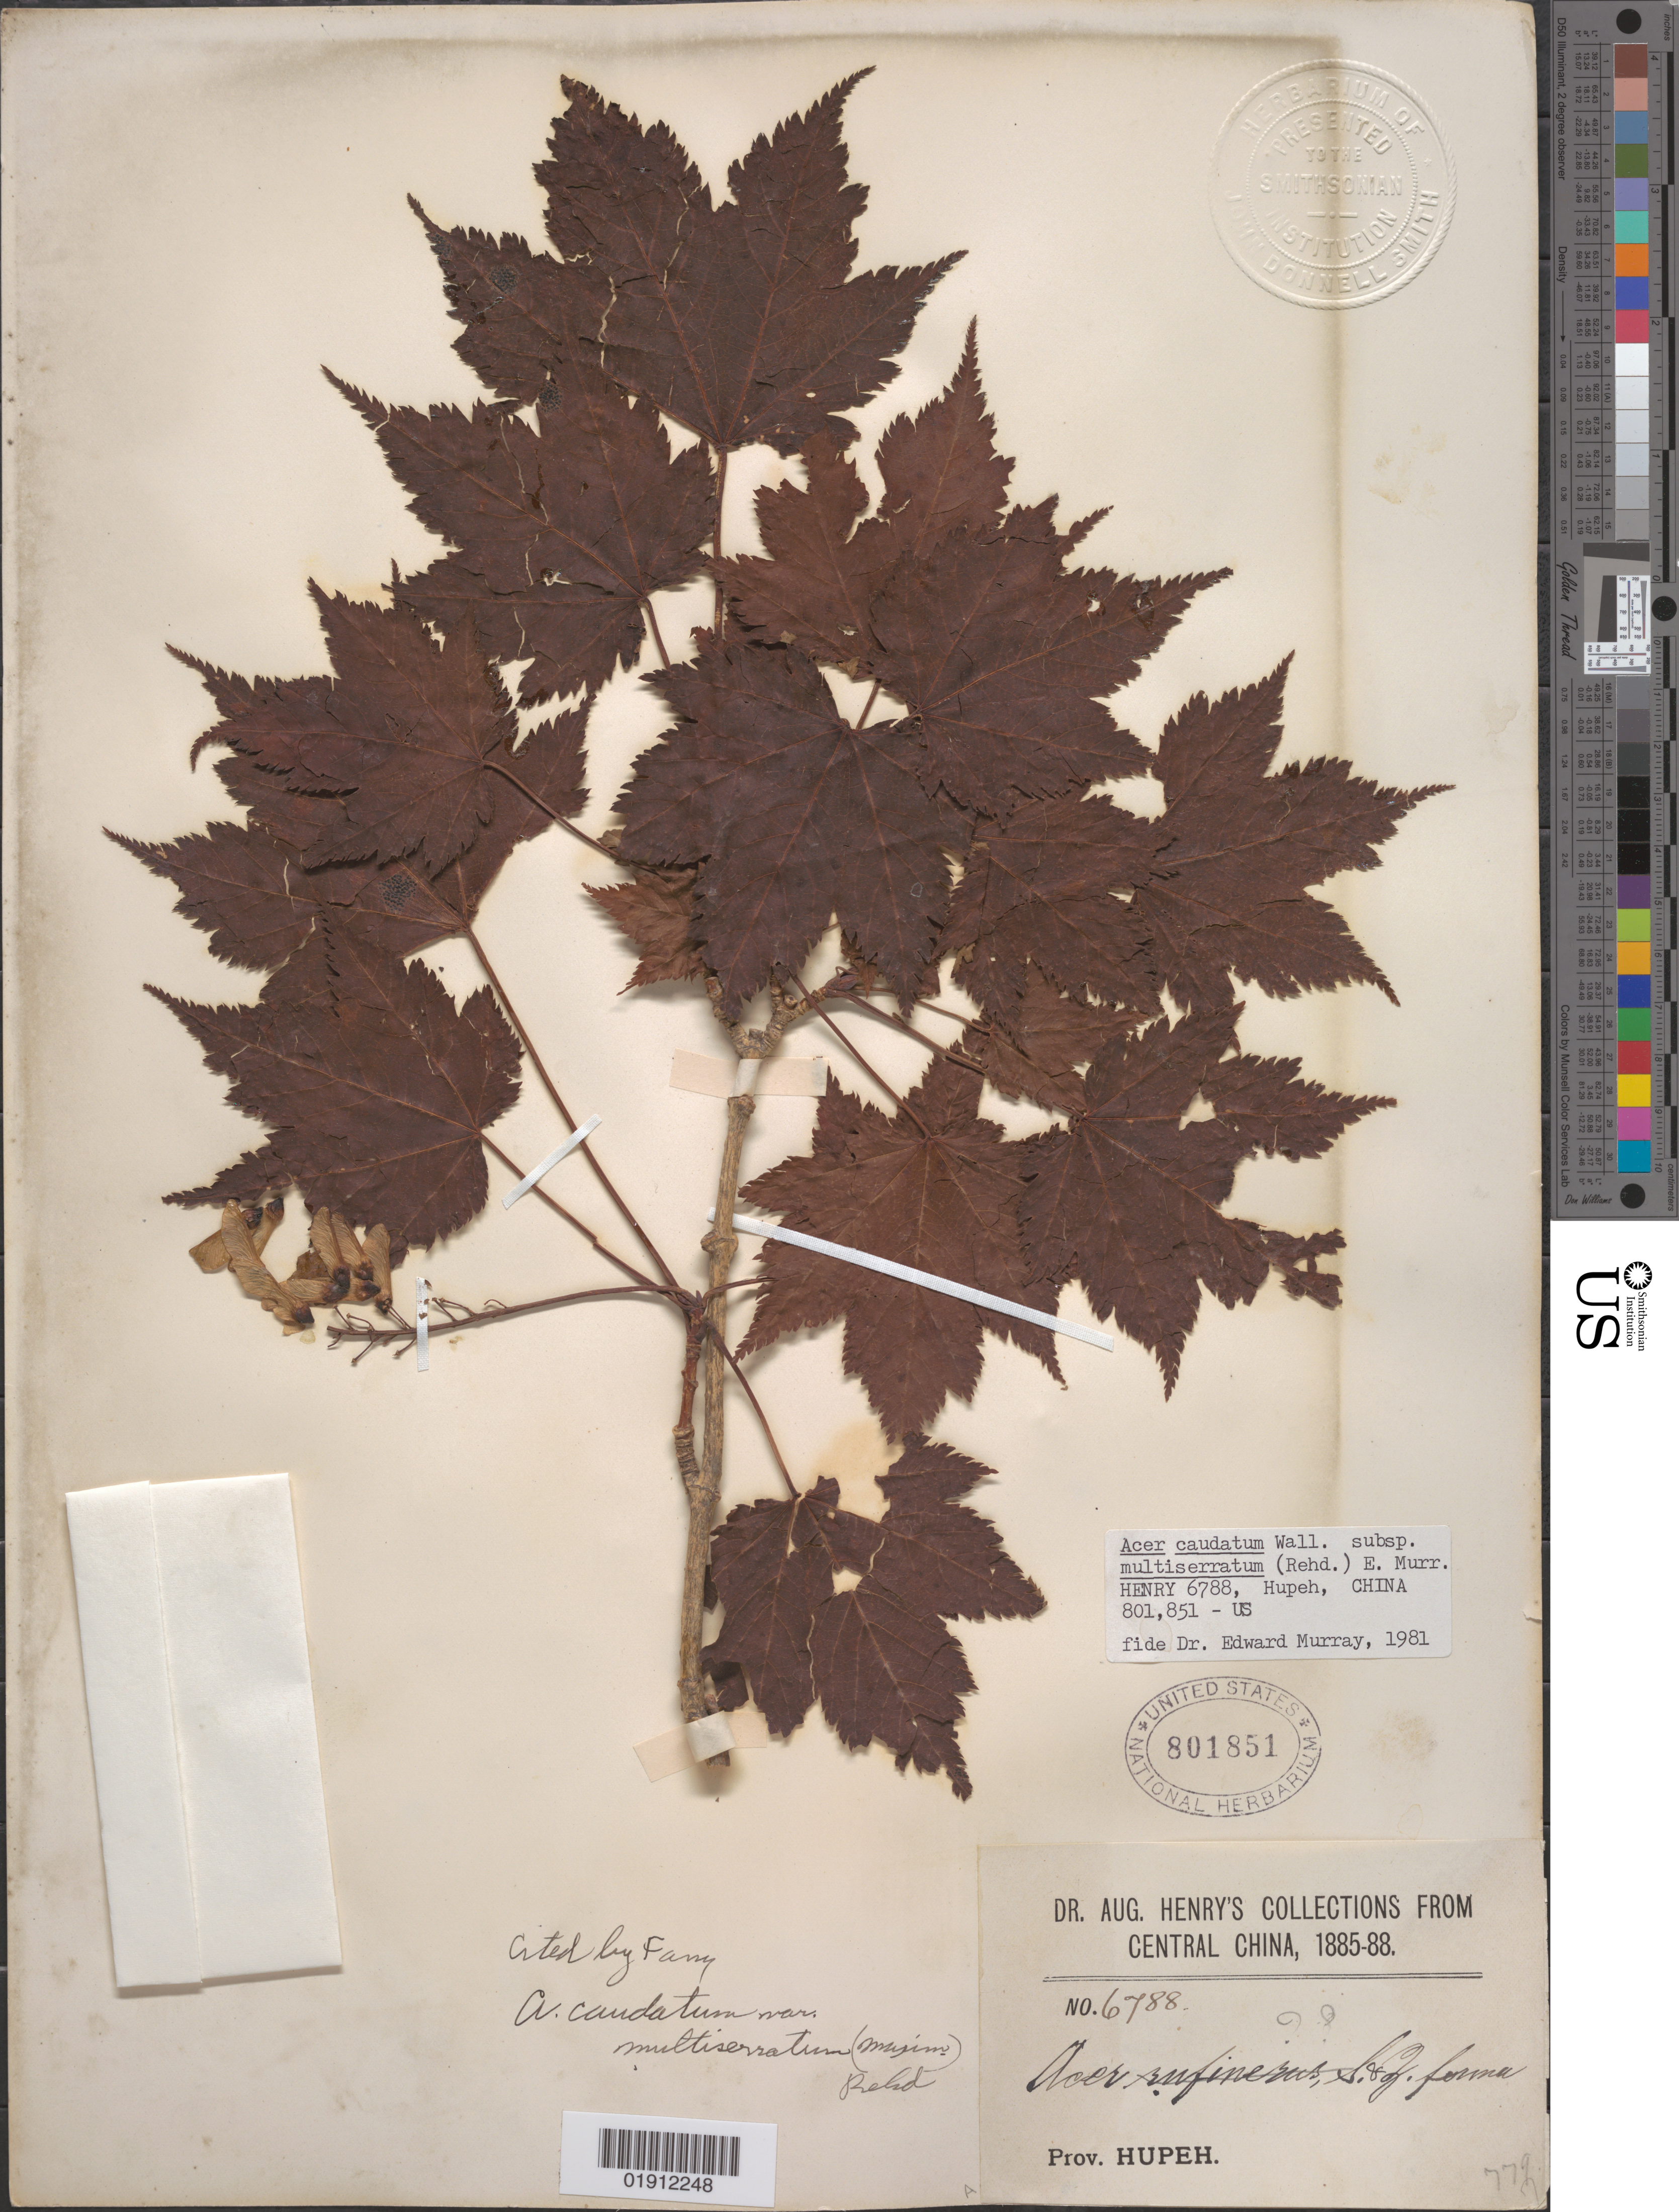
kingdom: Plantae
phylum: Tracheophyta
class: Magnoliopsida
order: Sapindales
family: Sapindaceae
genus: Acer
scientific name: Acer caudatum subsp. multiserratum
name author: (Maxim.) A.E. Murray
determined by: Murray, Edward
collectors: A. Henry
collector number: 6788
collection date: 1885/1888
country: China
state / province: Hubei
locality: Prov. Hupeh [Hubei]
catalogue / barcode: US 801851